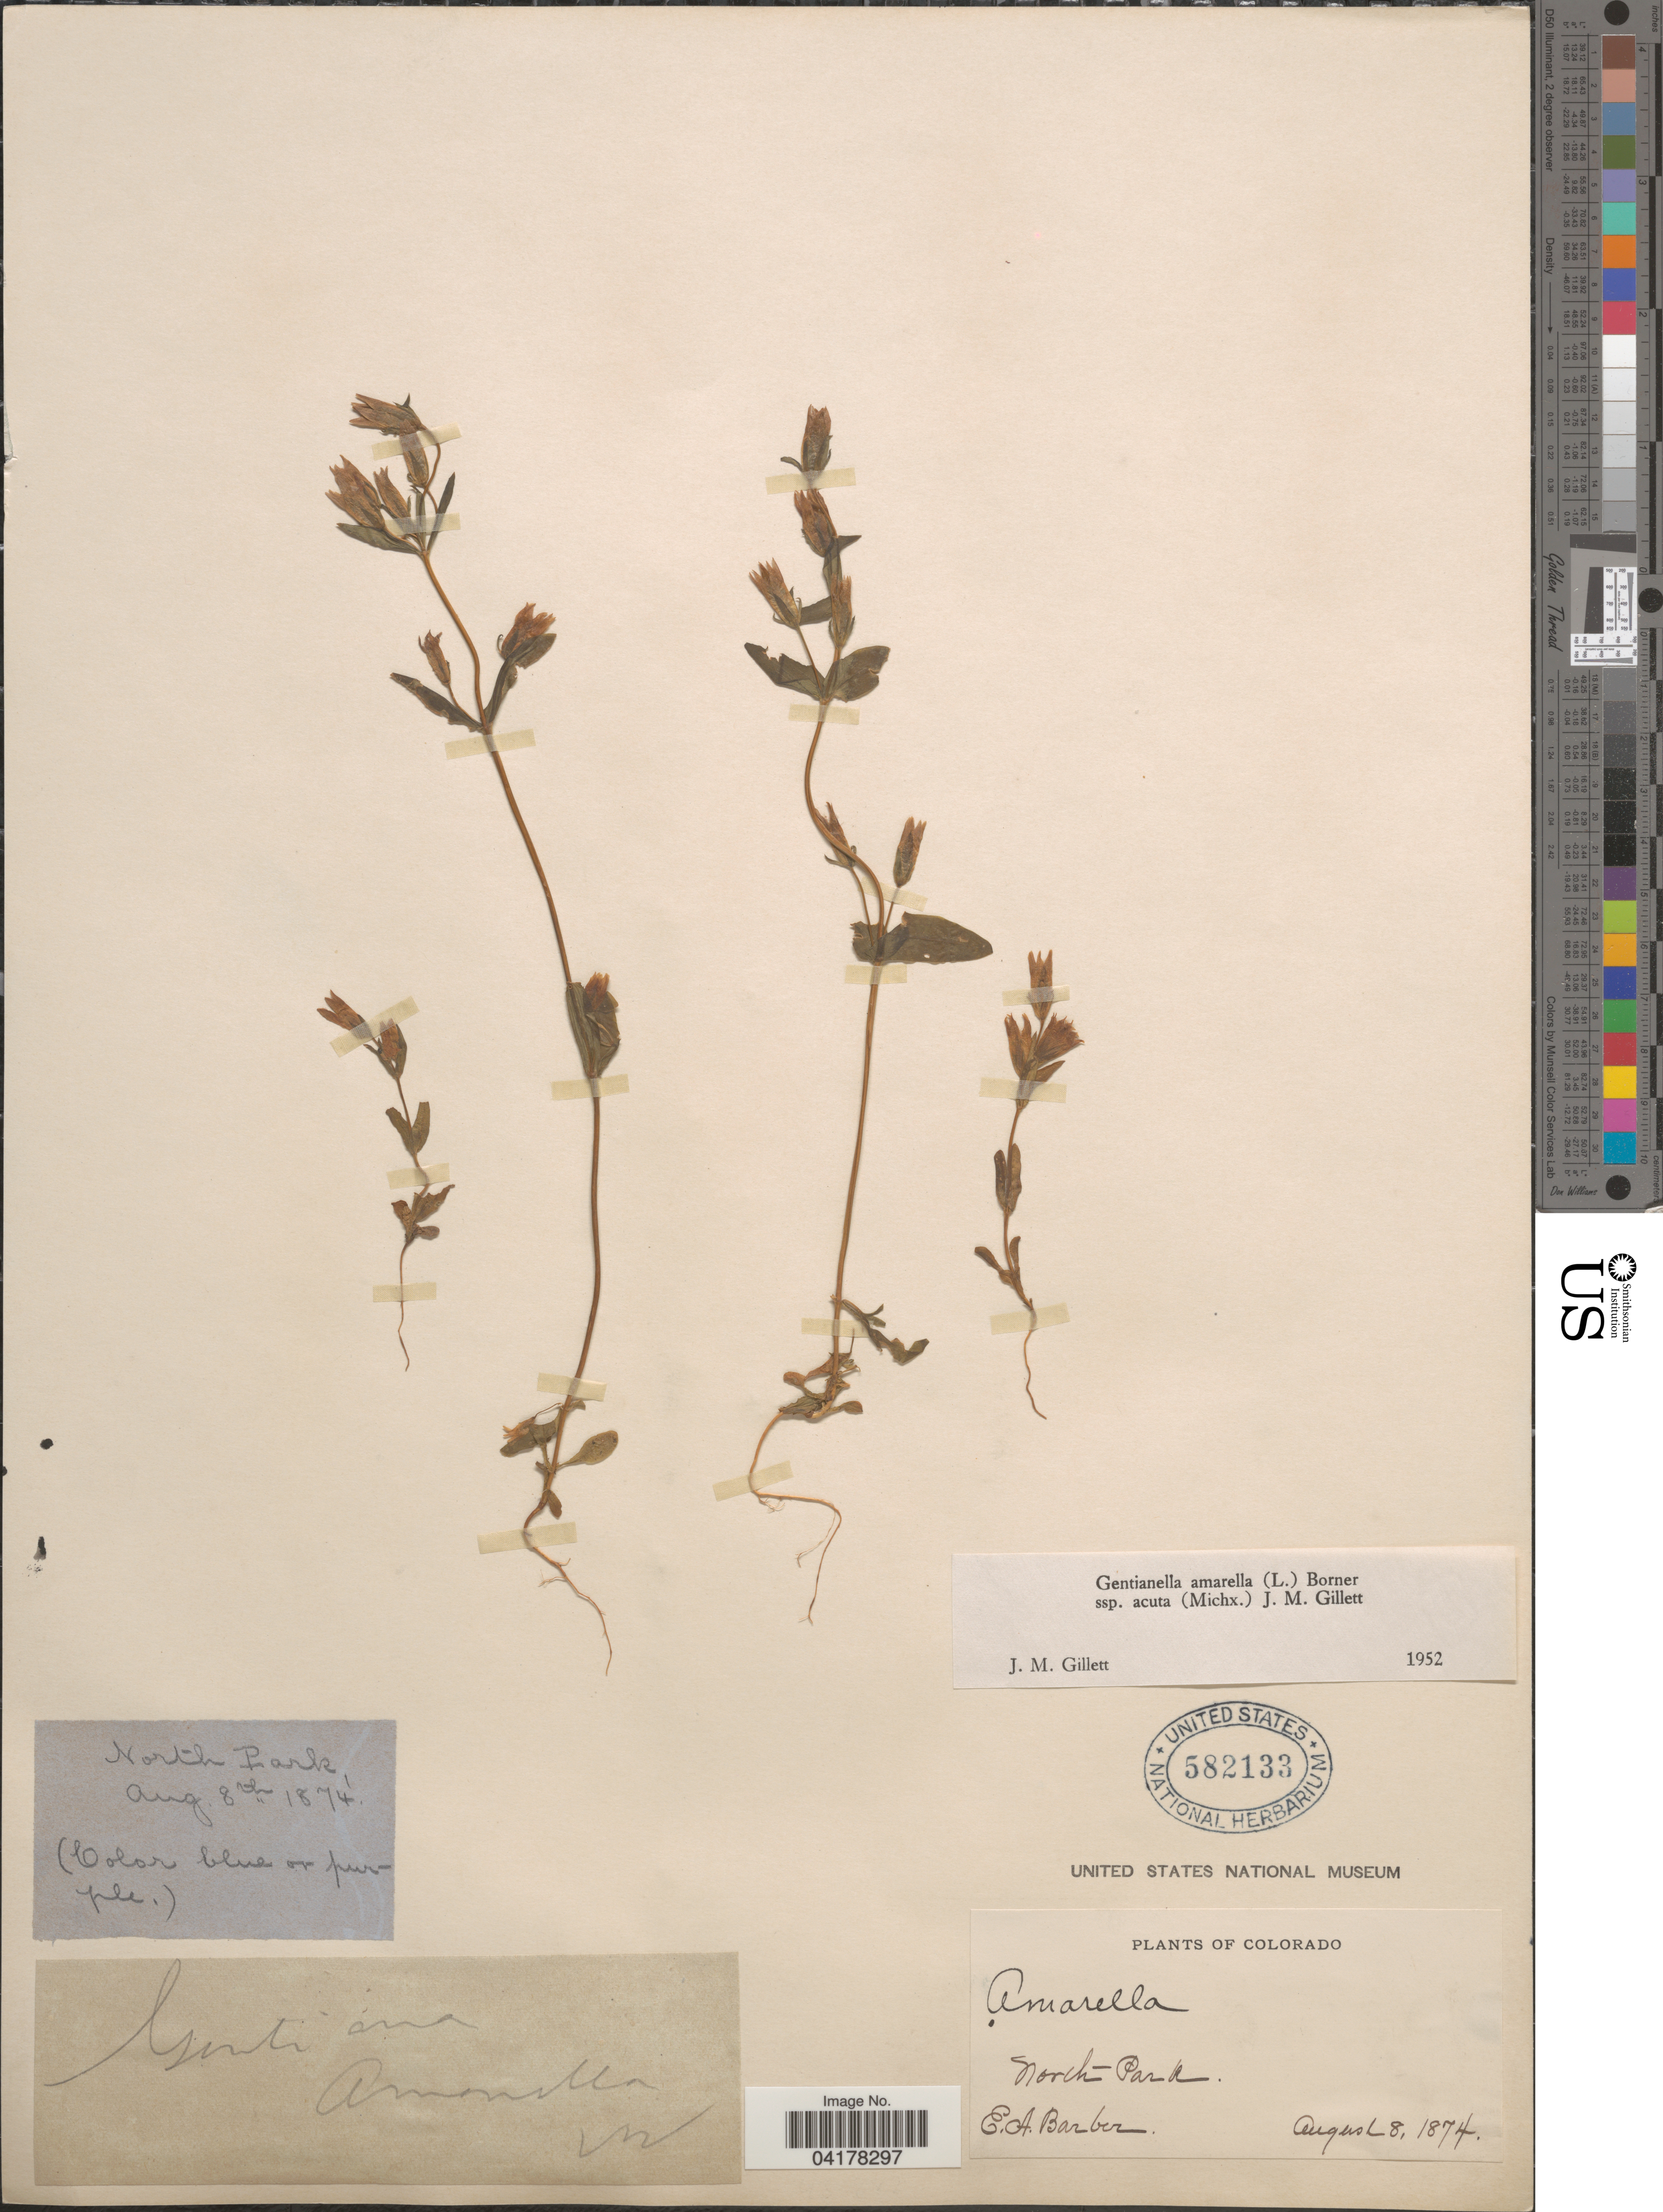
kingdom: Plantae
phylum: Tracheophyta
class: Magnoliopsida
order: Gentianales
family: Gentianaceae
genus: Gentianella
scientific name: Gentianella amarella subsp. acuta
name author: (Michx.) J.M. Gillett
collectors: E. Barber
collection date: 1874-08-08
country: United States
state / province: Colorado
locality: North Park.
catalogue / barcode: US 582133